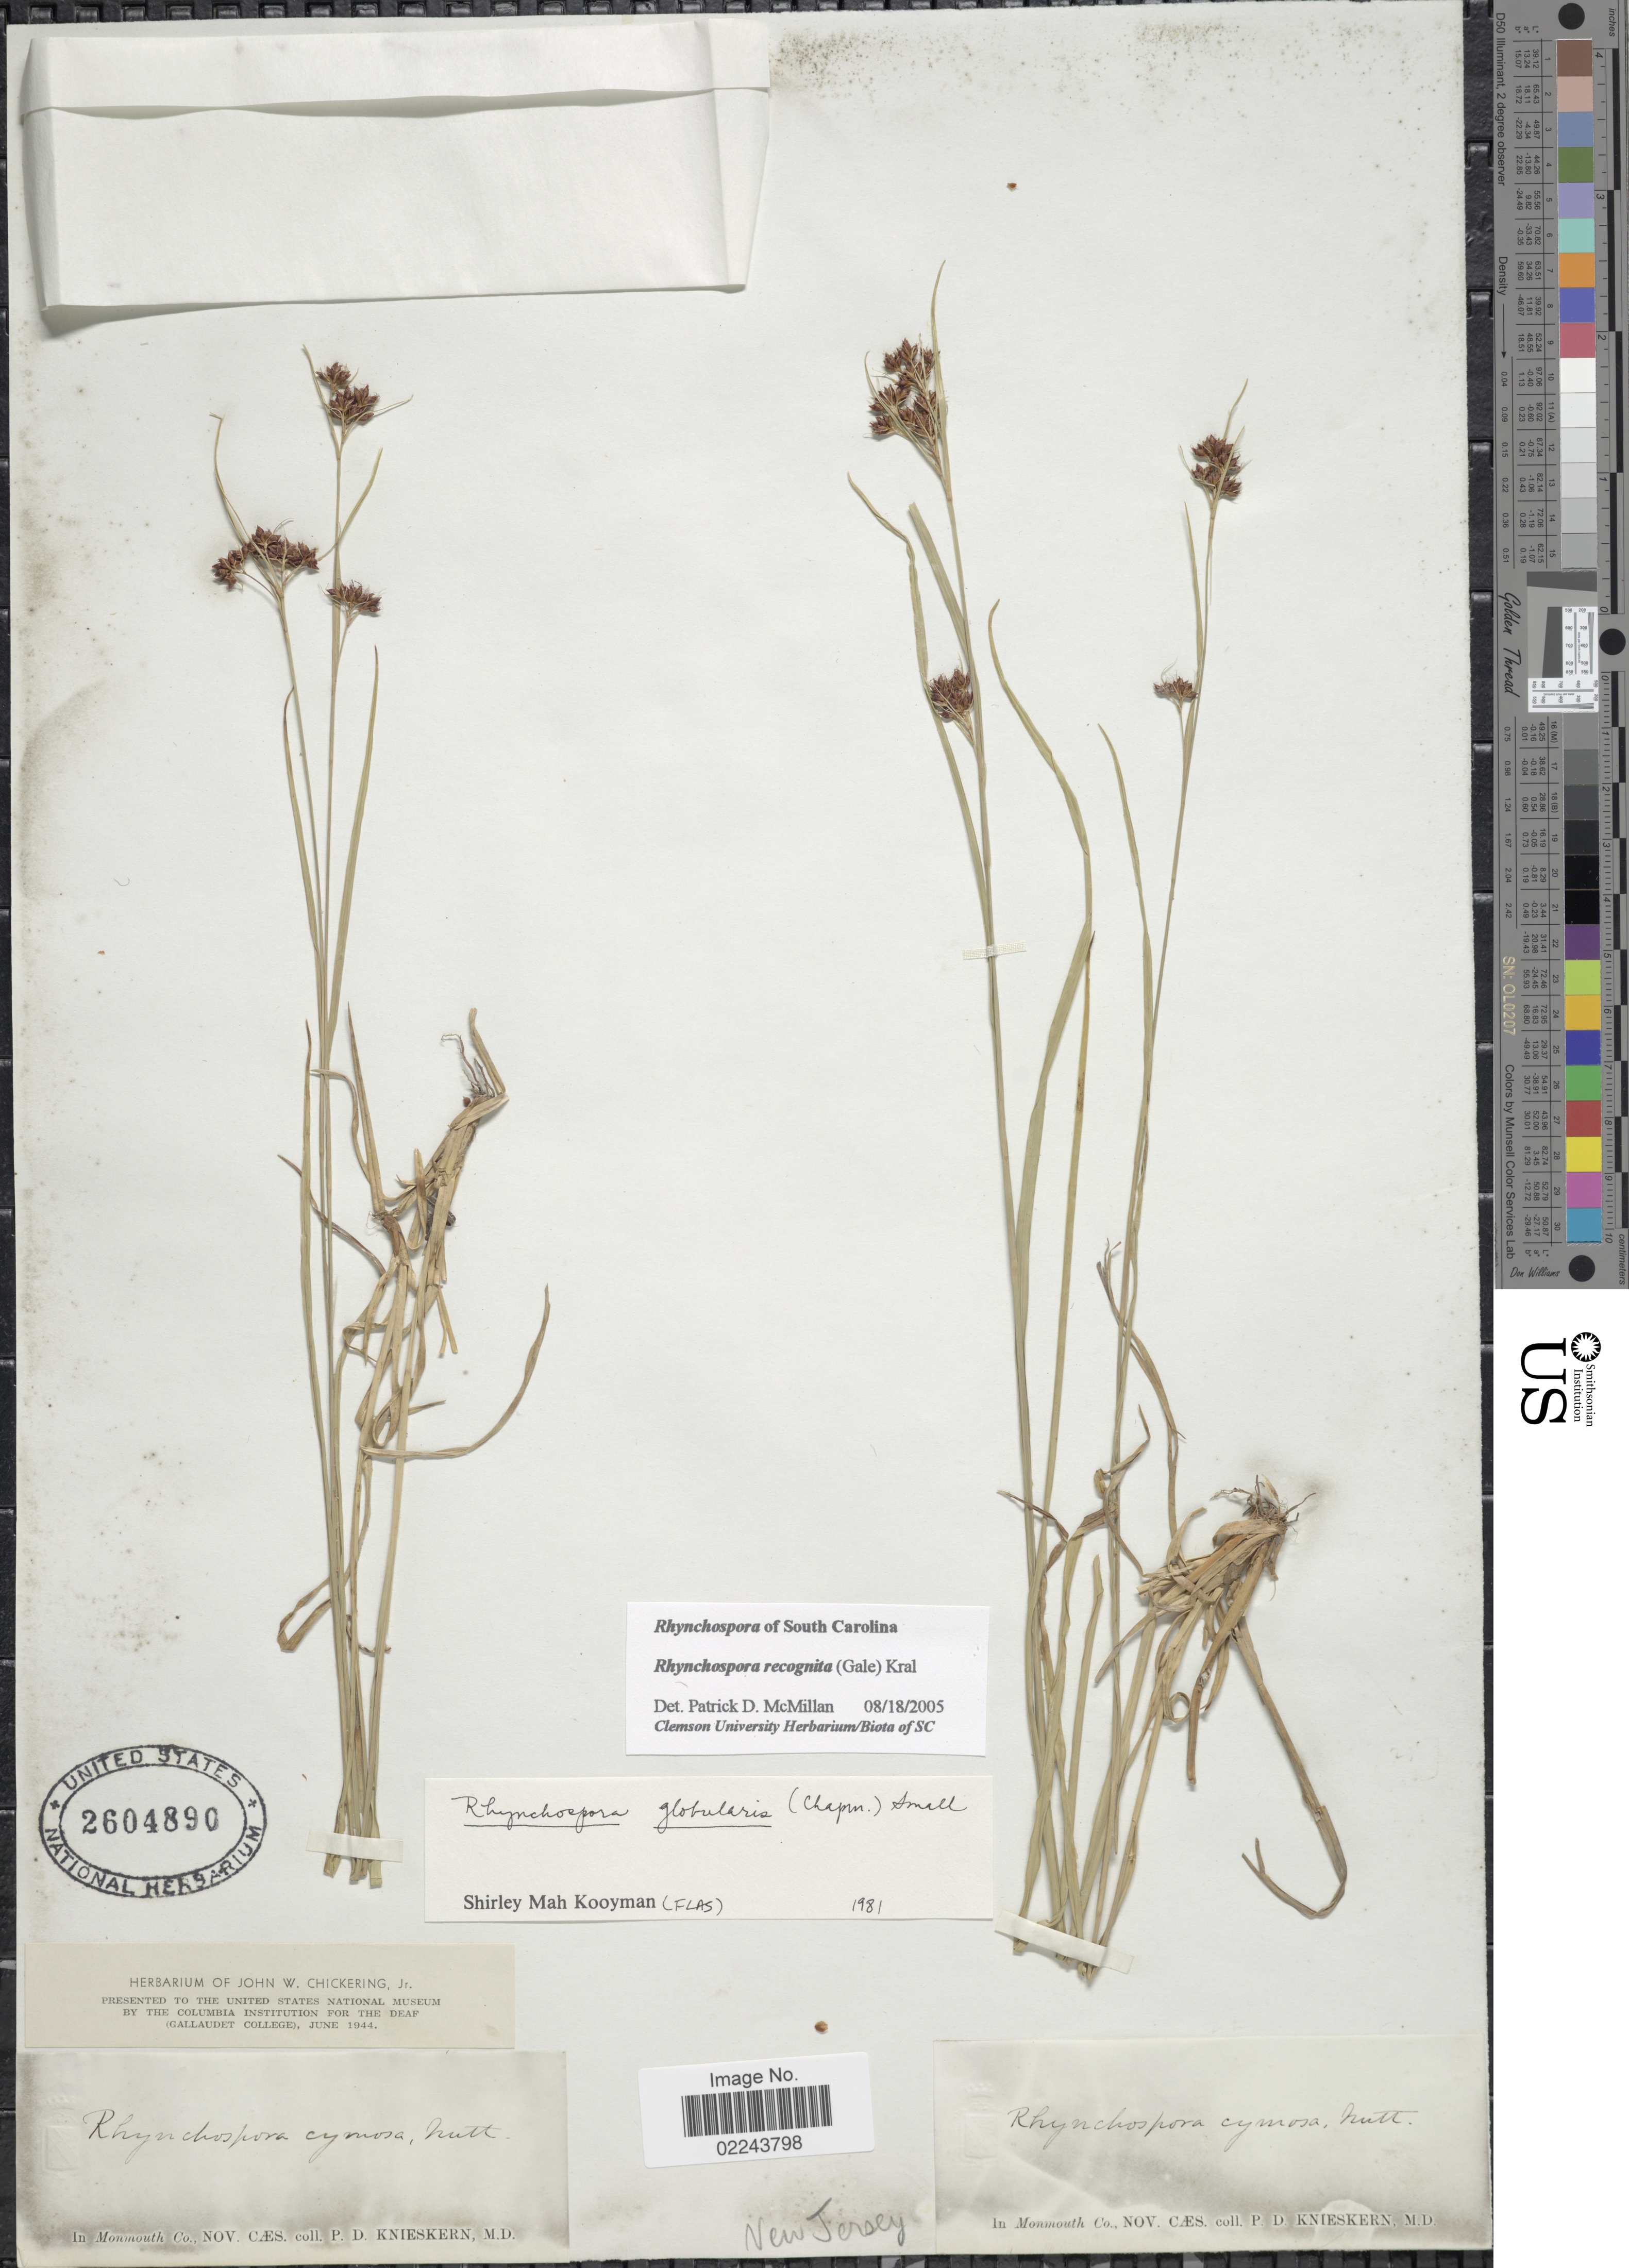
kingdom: Plantae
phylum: Tracheophyta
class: Liliopsida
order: Poales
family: Cyperaceae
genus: Rhynchospora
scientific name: Rhynchospora recognita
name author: (Gale) Kral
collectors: P. D. Knieskern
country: United States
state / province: New Jersey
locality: Monmouth Co, Nov. Caes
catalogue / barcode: US 2604890